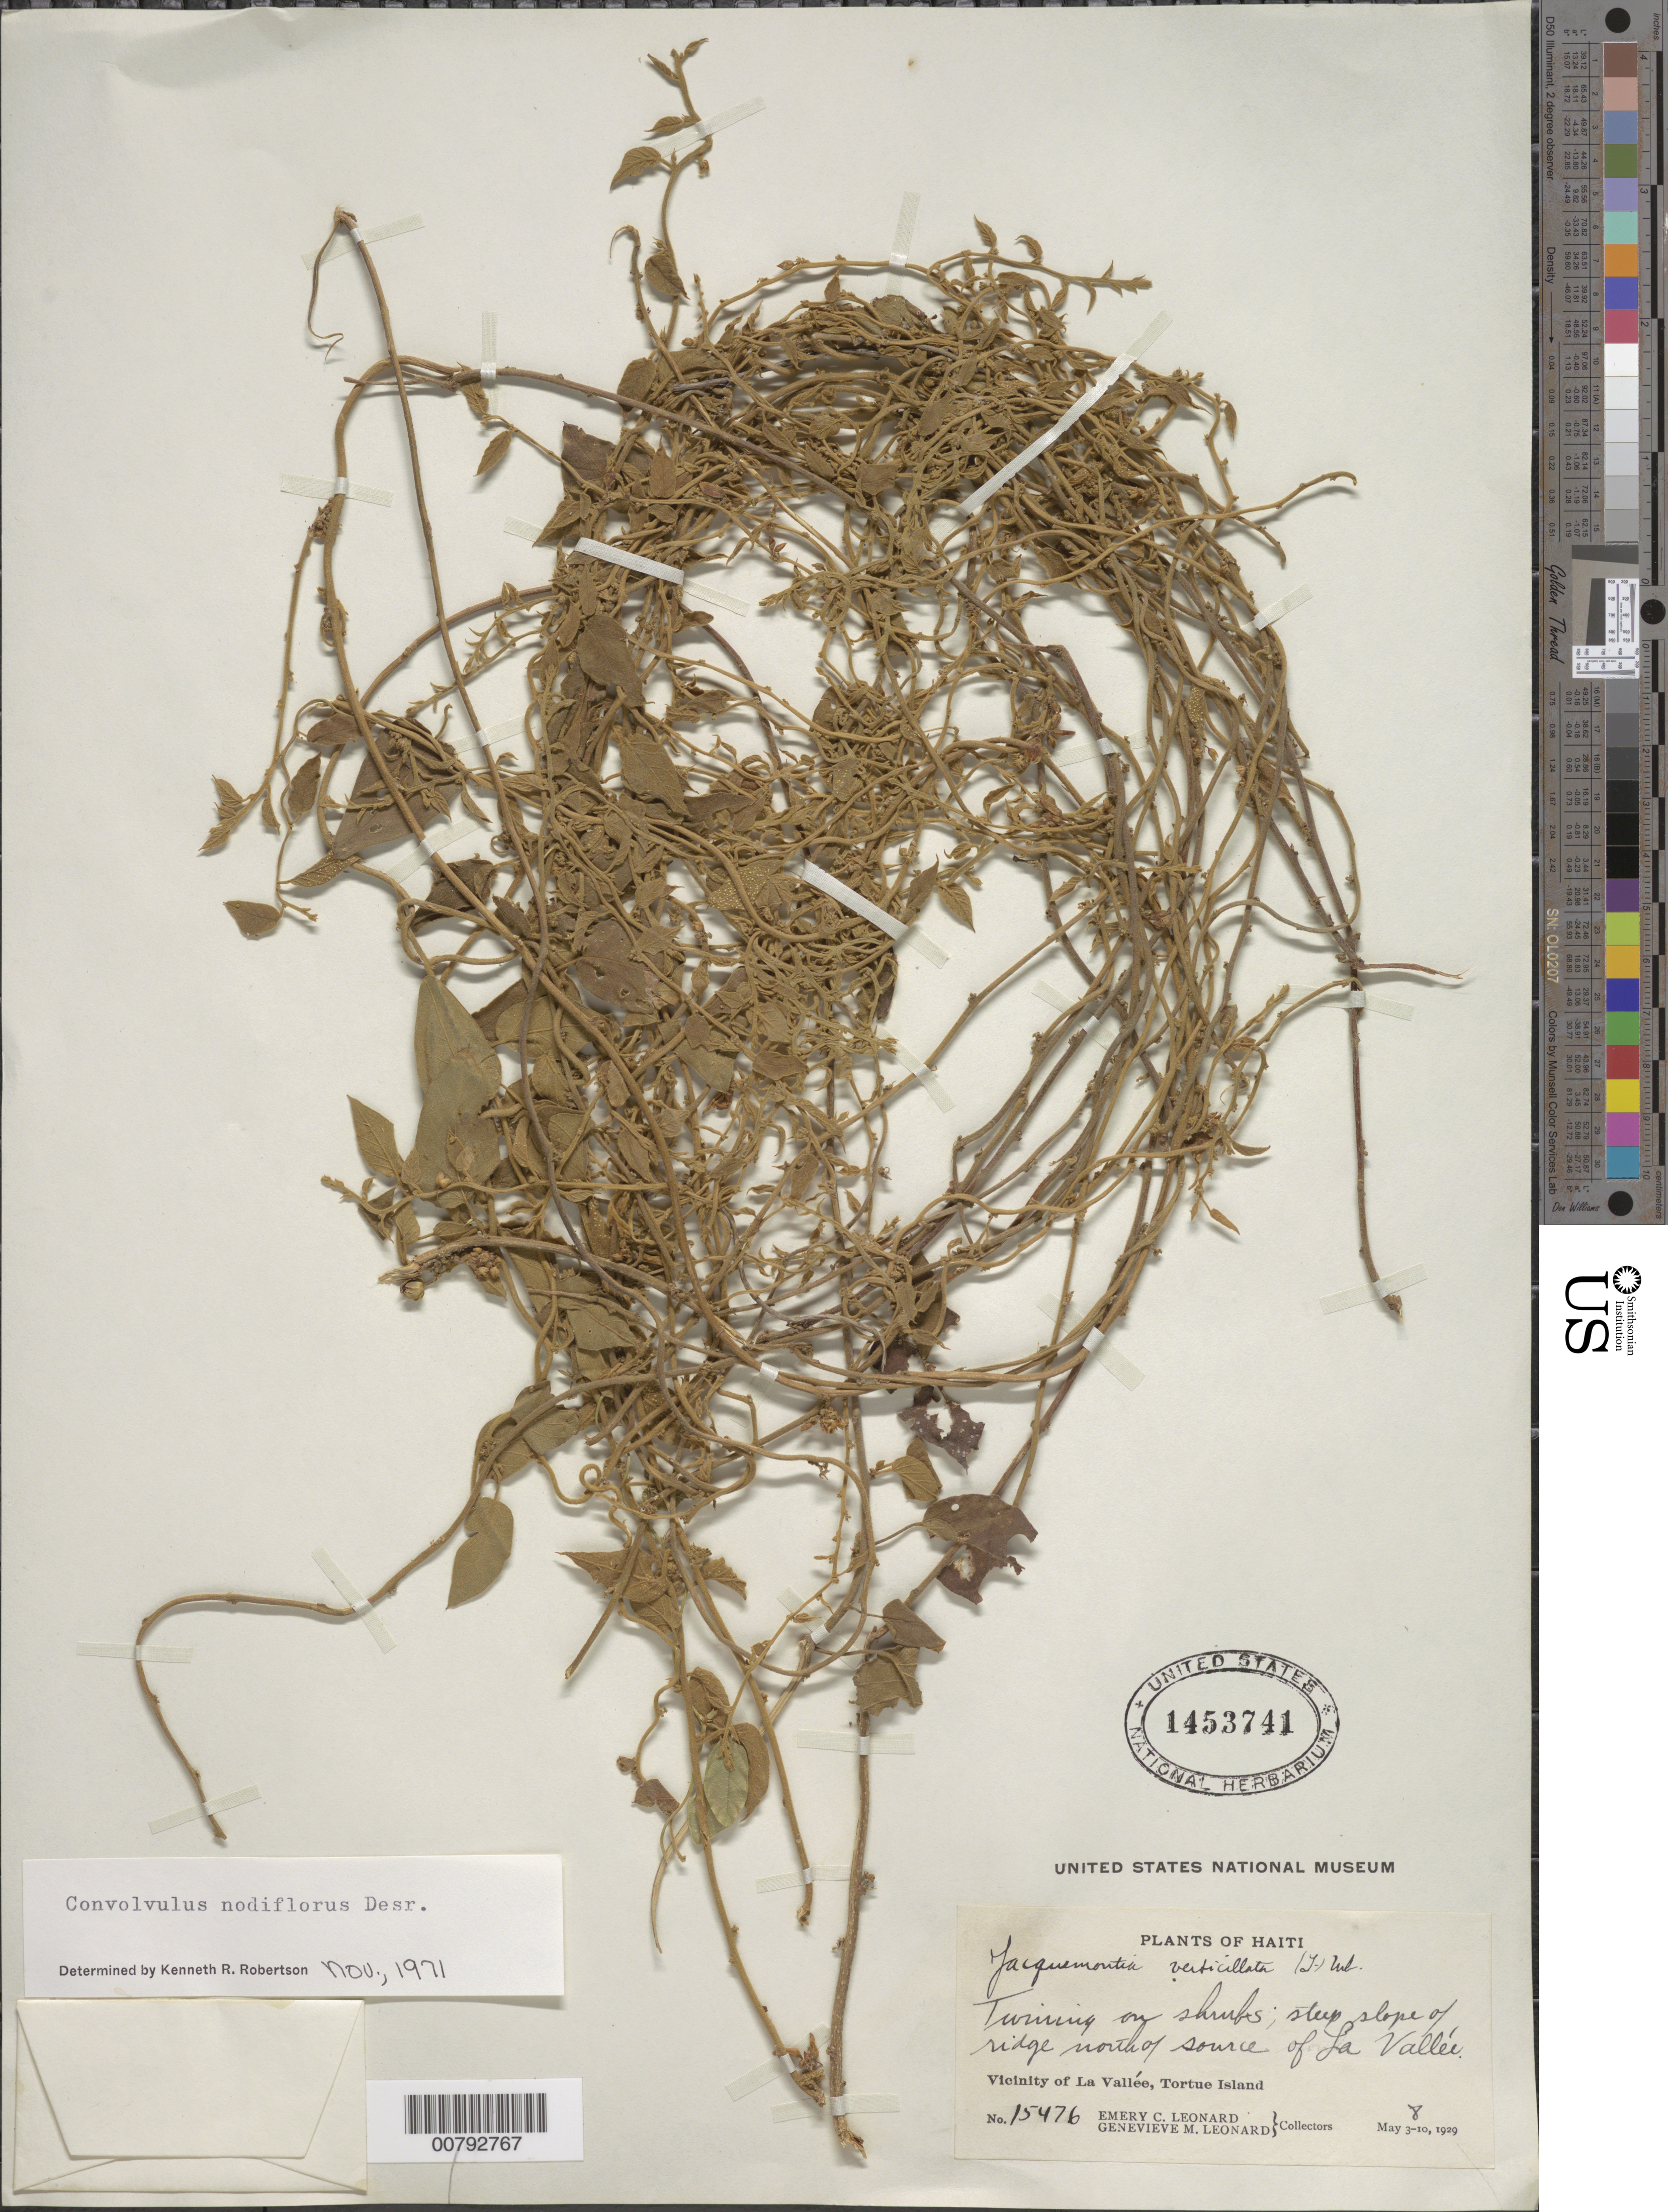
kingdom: Plantae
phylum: Tracheophyta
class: Magnoliopsida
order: Solanales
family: Convolvulaceae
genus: Convolvulus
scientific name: Convolvulus nodiflorus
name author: Desr.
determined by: Robertson, K. R.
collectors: E. C. Leonard & G. M. Leonard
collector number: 15476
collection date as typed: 08 May 1929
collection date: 1929-05-08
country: Haiti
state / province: Nord-Óuest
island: Île de la Tortue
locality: Tortue Island, vicinity of La Vallée, ridge north source of La Vallée.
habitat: Steep slope of ridge.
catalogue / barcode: US 1453741